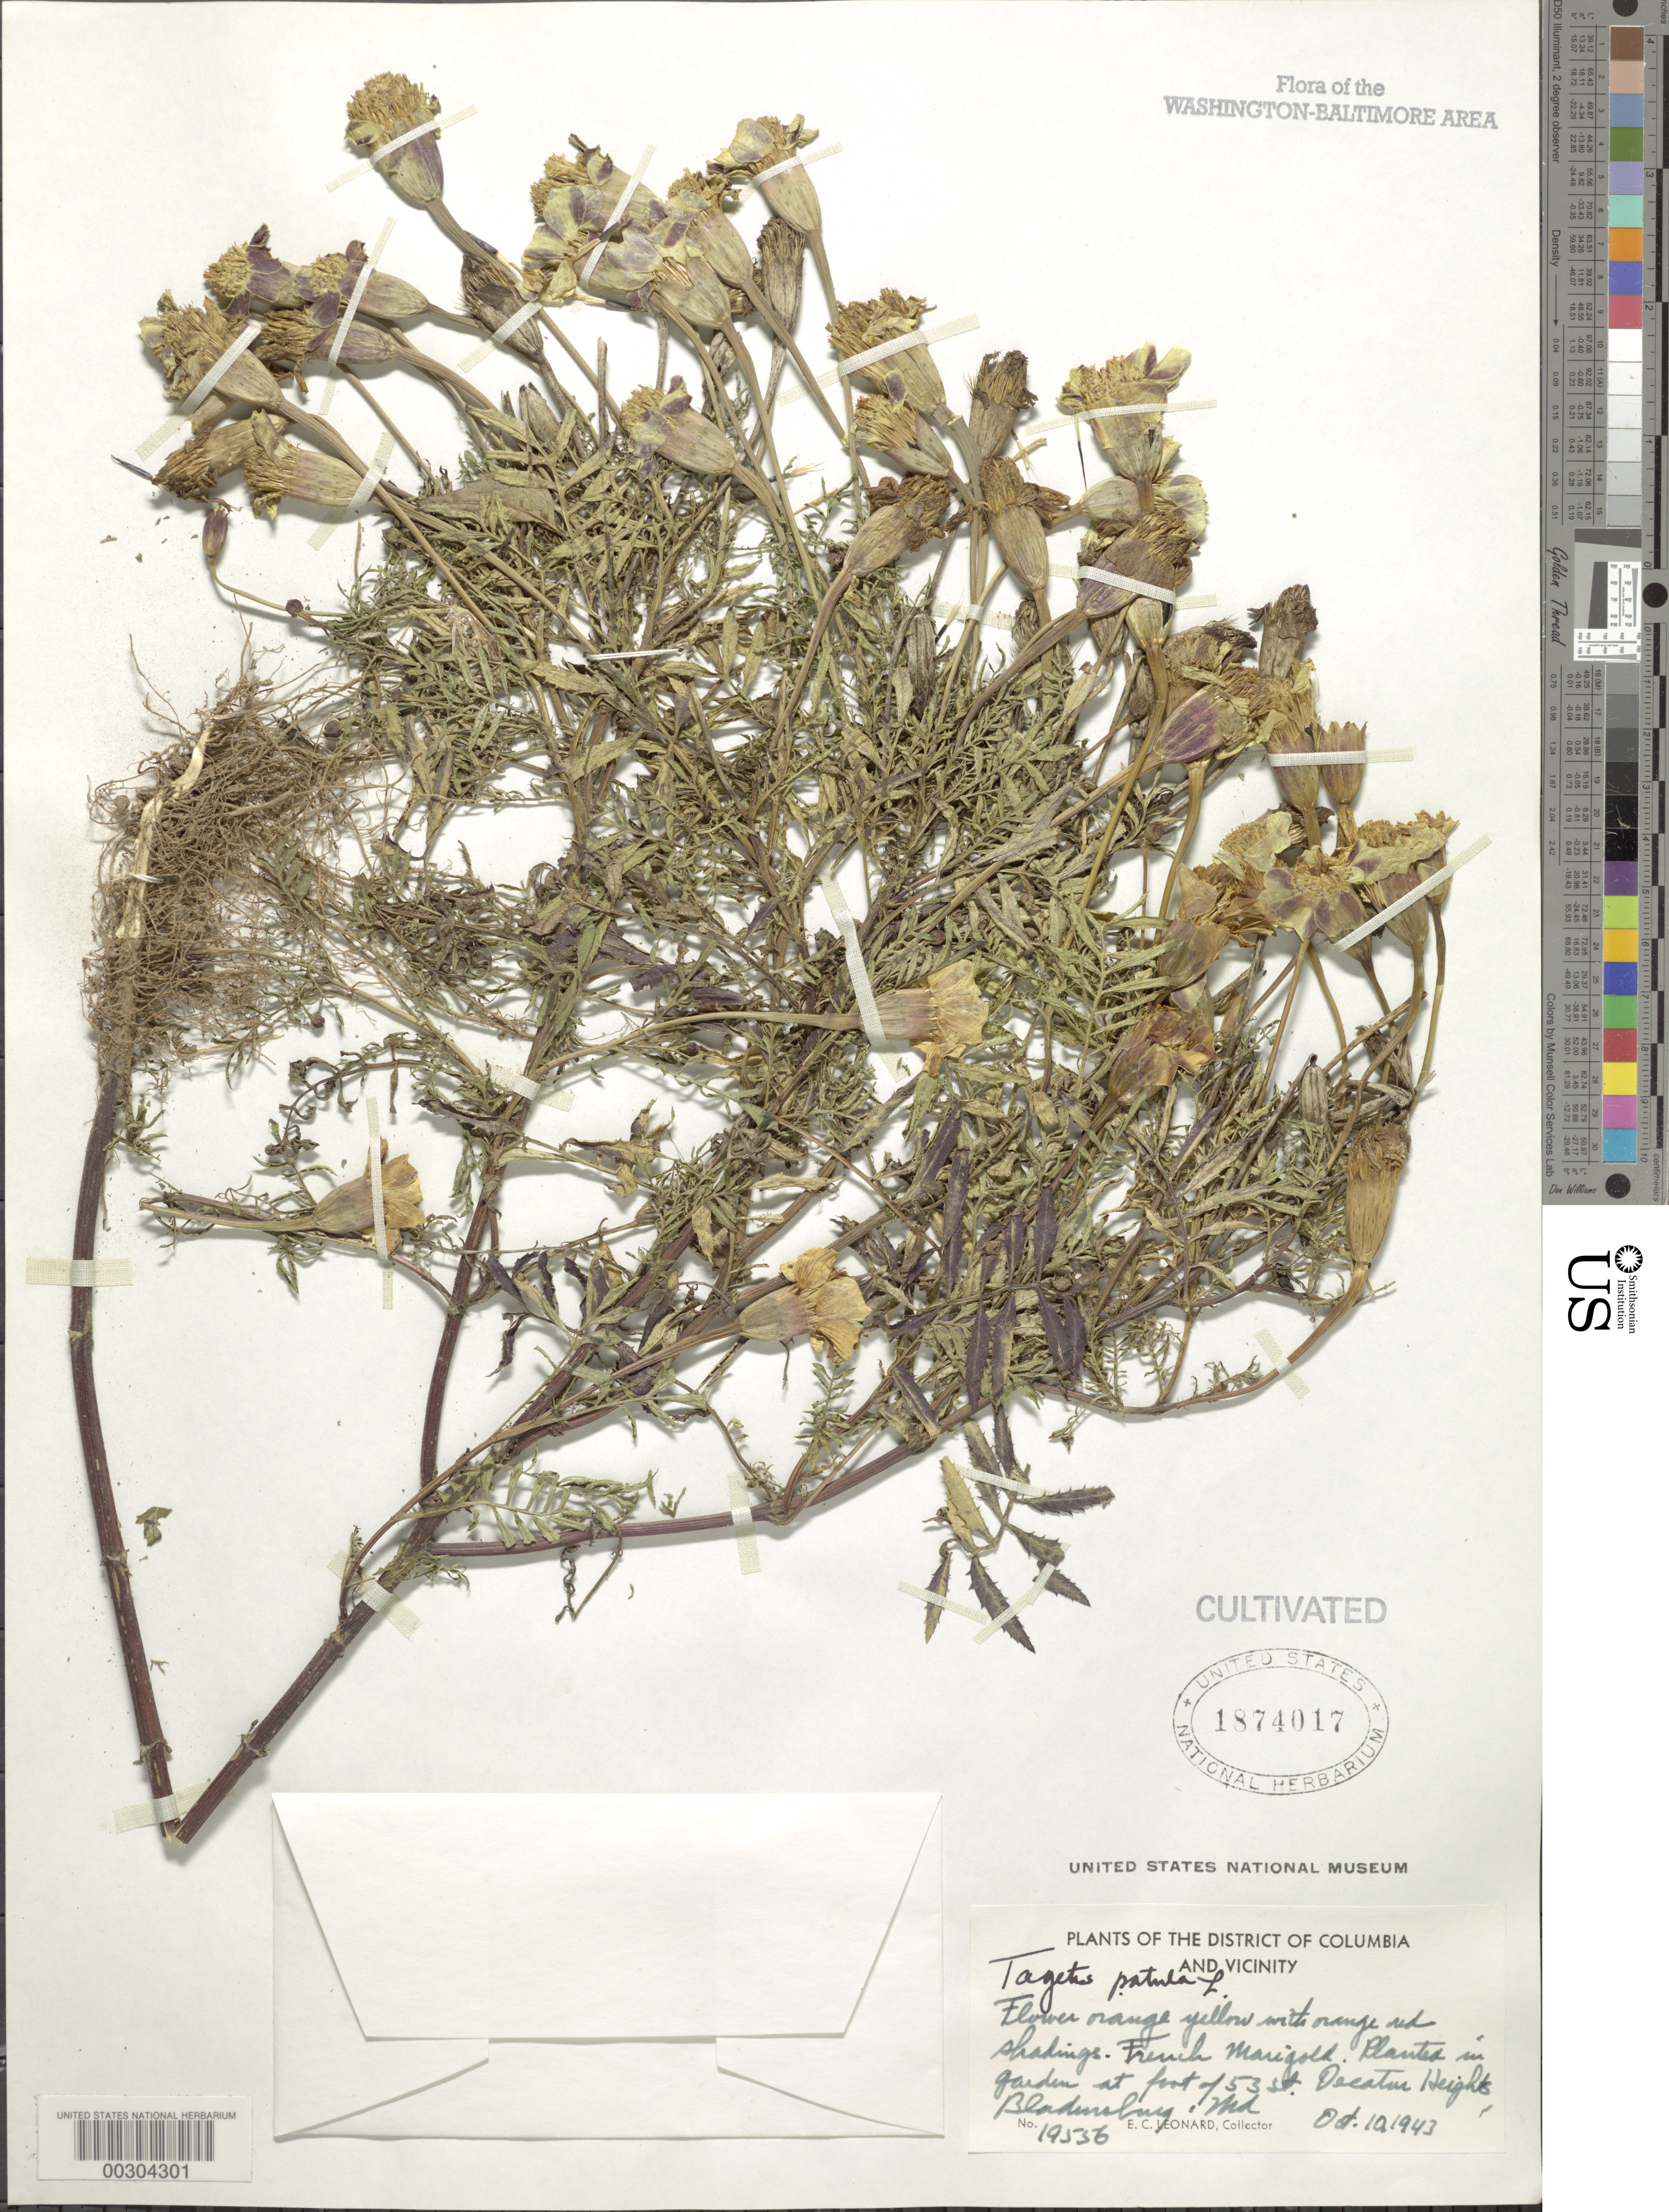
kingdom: Plantae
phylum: Tracheophyta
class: Magnoliopsida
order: Asterales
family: Asteraceae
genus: Tagetes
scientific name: Tagetes patula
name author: L.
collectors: E. C. Leonard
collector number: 19556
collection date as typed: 10 Oct 1943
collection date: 1943-10-10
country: United States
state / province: Maryland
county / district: Prince George's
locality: Bladensburg at foot of 53 St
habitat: Garden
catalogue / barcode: US 1874017